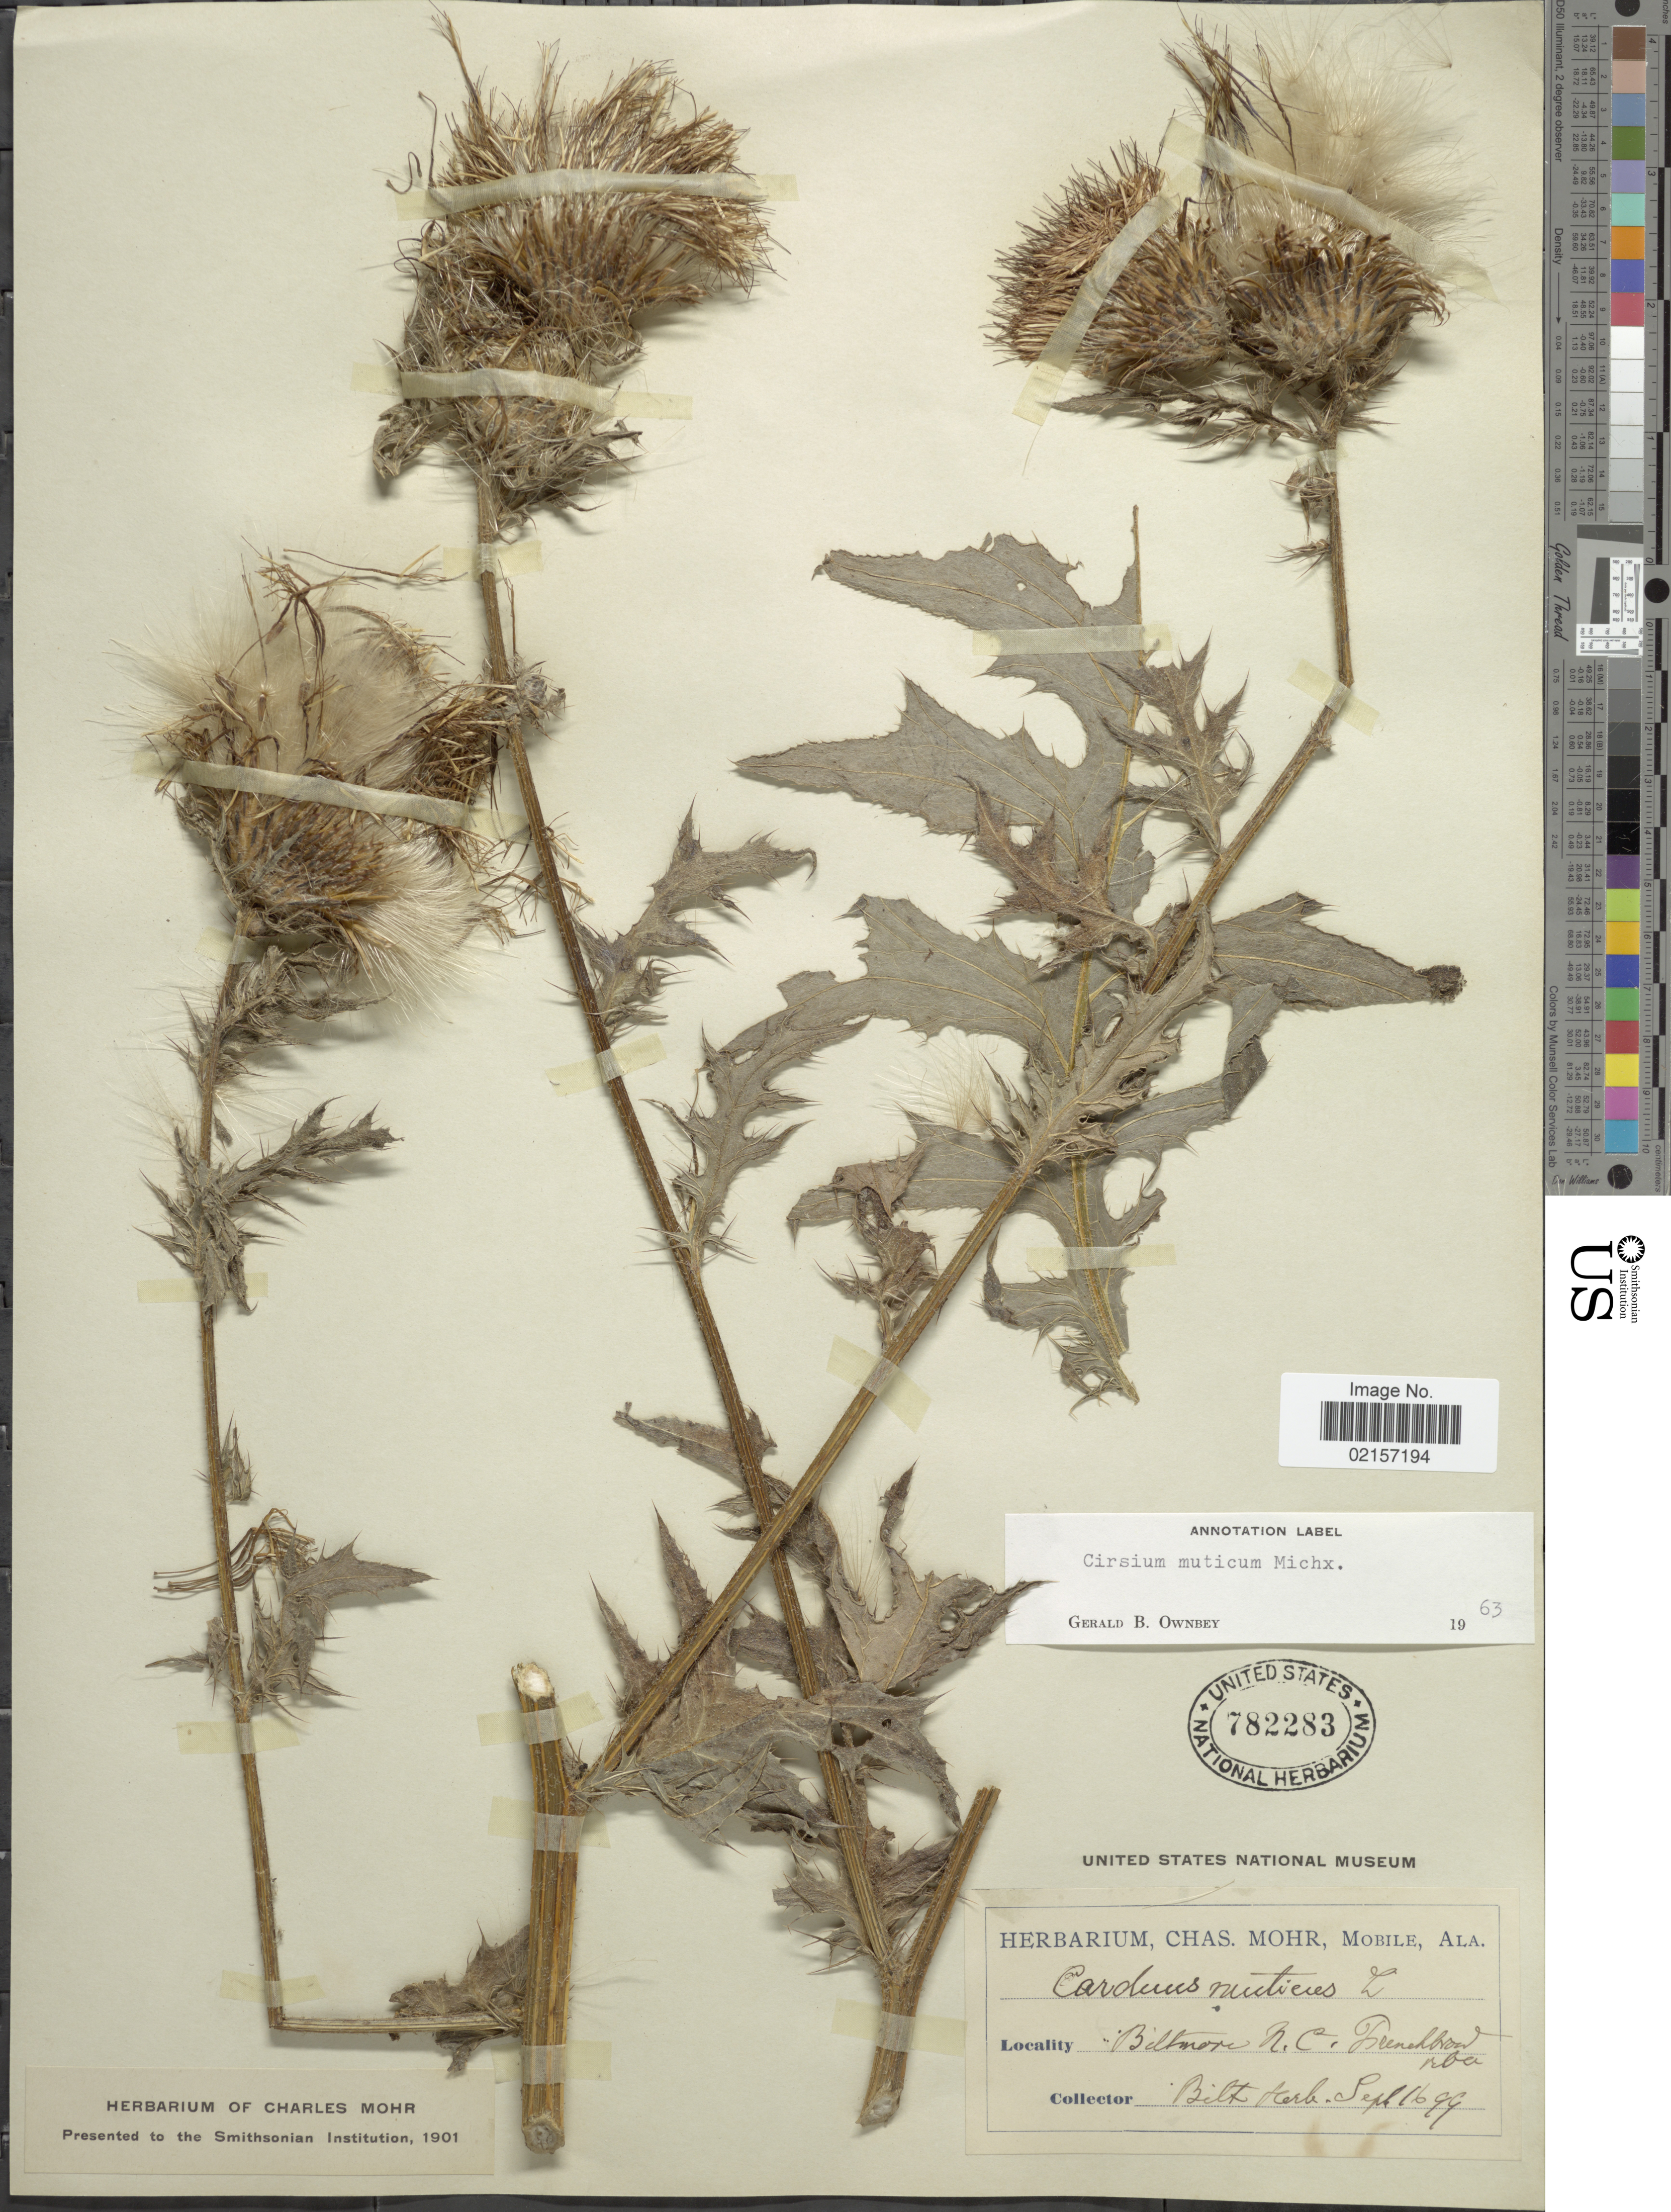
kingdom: Plantae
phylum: Tracheophyta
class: Magnoliopsida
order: Asterales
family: Asteraceae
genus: Cirsium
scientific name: Cirsium muticum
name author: Michx.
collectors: ex herb. Biltmore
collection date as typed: Transcribed d/m/y: 16/9/99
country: United States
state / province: North Carolina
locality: Biltmore, N. C.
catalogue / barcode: US 782283